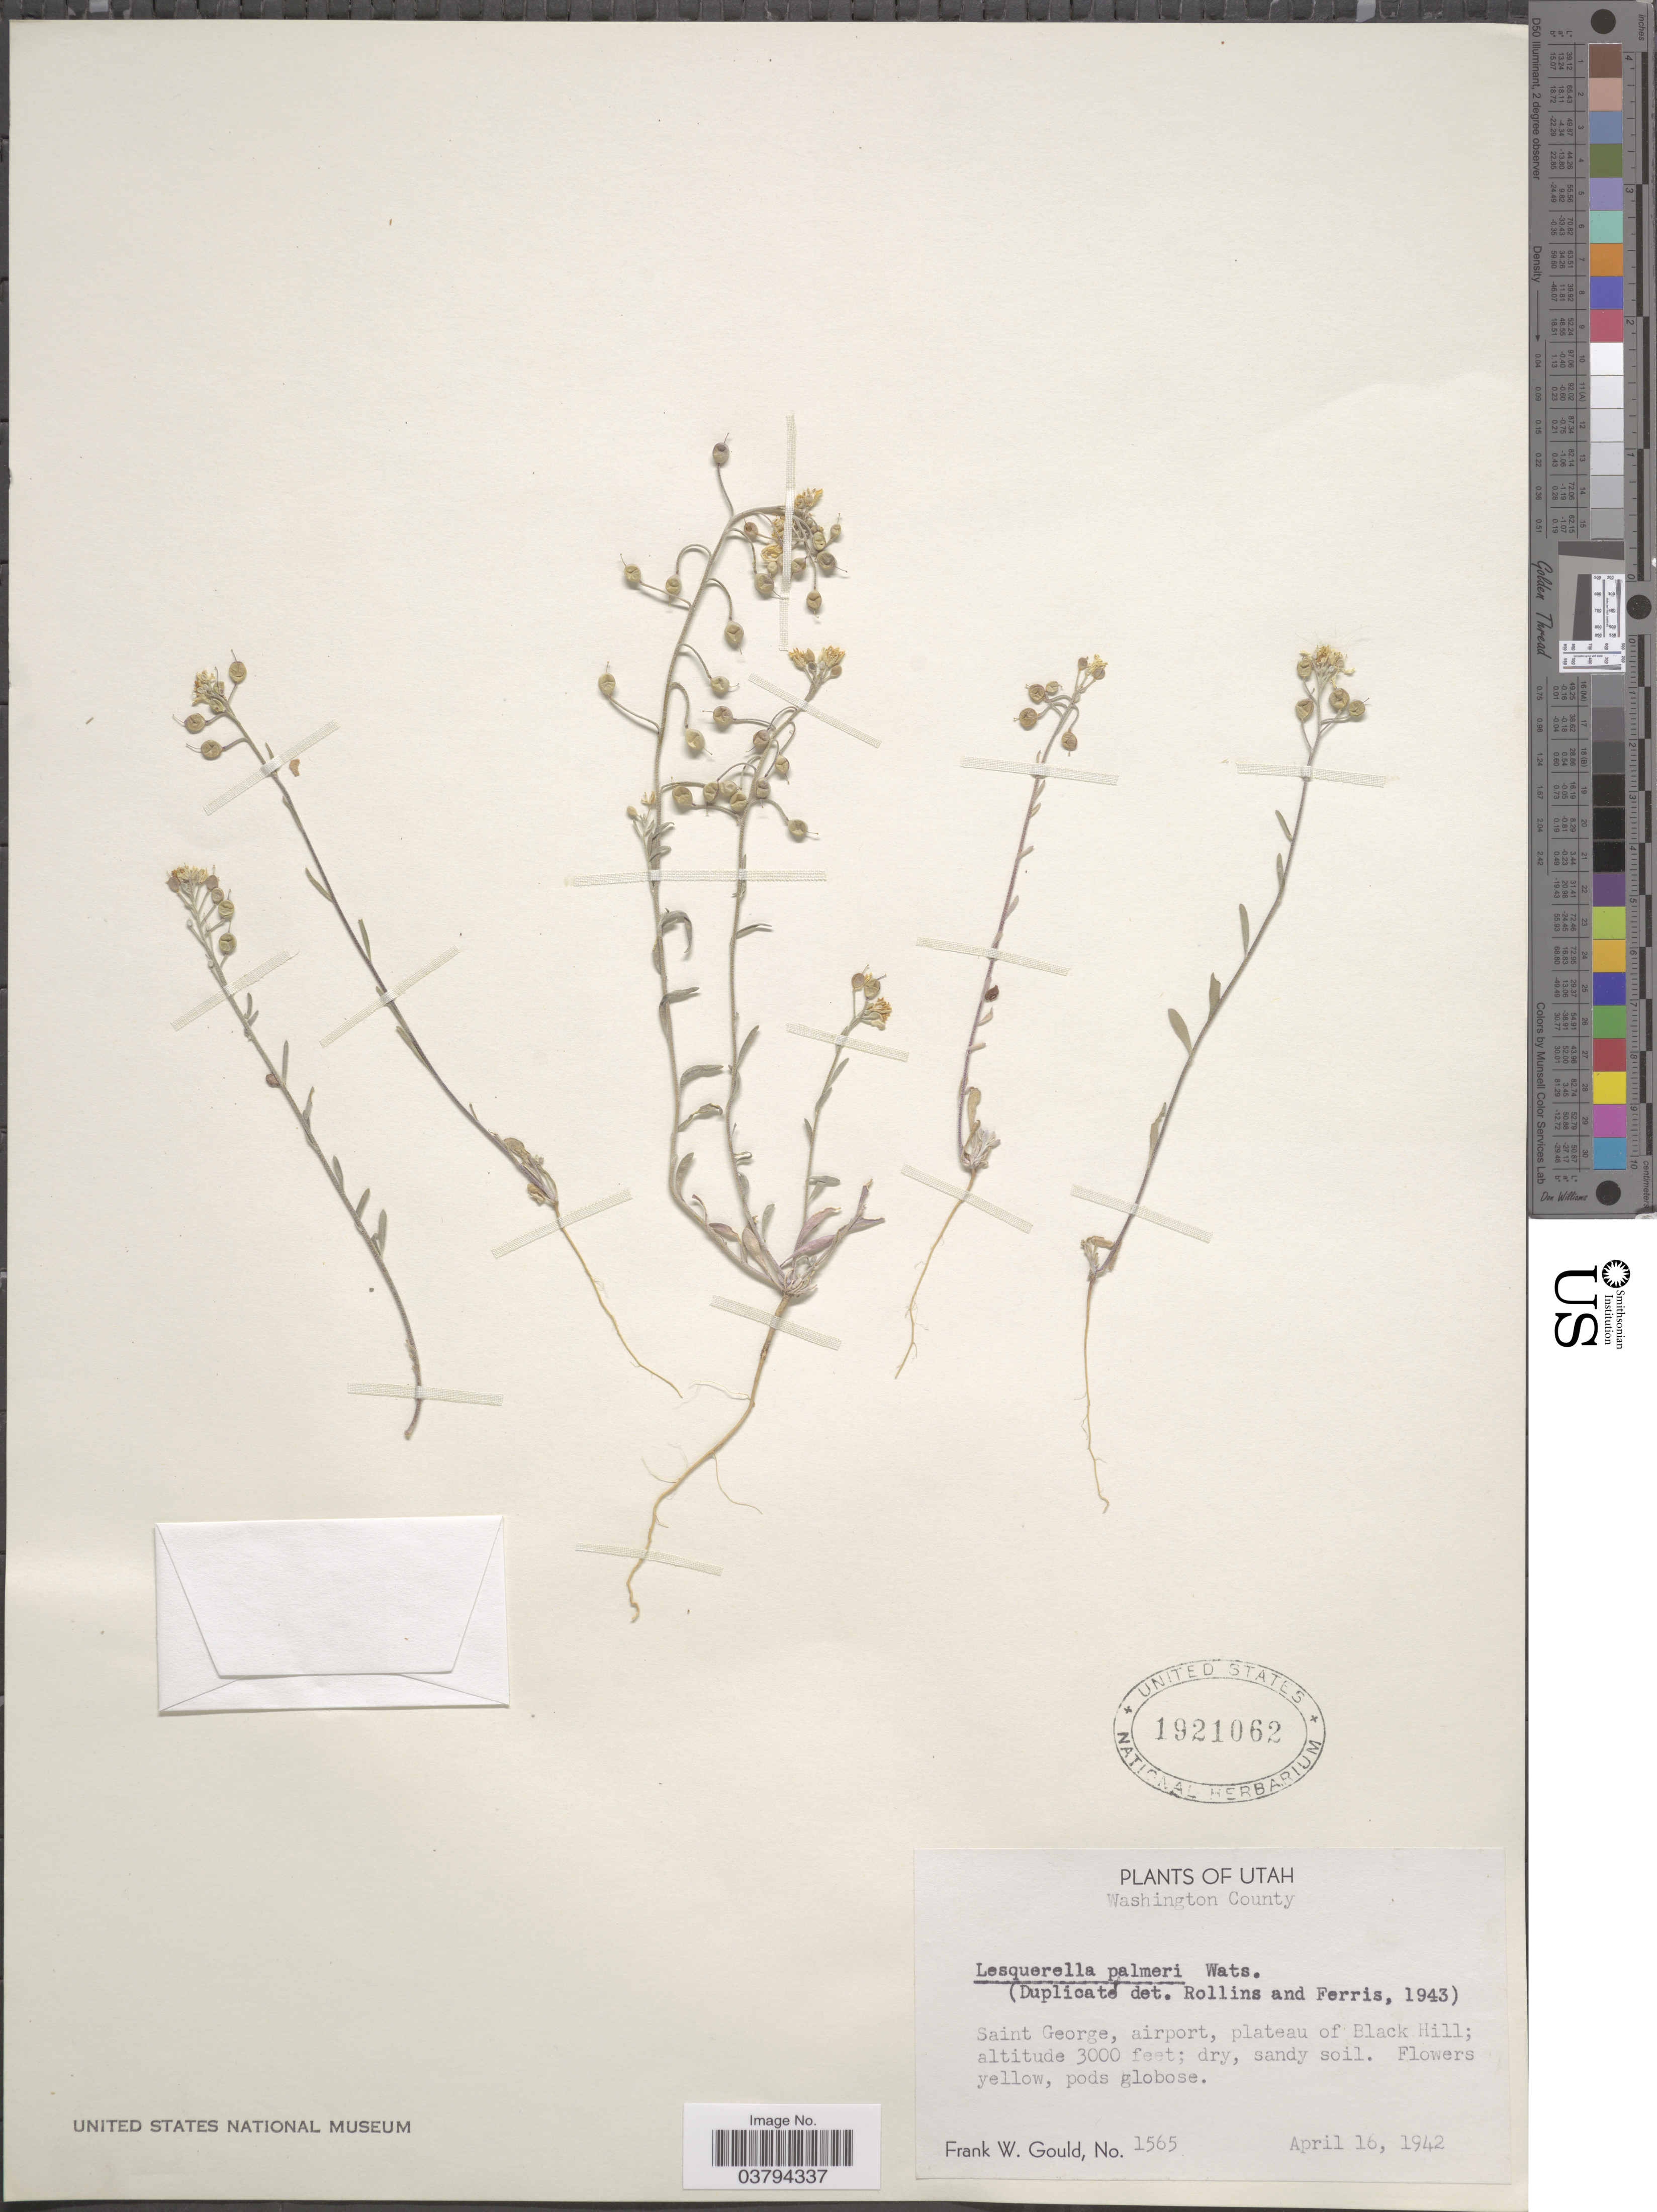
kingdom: Plantae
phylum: Tracheophyta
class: Magnoliopsida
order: Brassicales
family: Brassicaceae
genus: Lesquerella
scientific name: Lesquerella tenella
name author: A. Nelson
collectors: F. W. Gould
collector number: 1565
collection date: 1942-04-16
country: United States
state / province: Utah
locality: Washington County. Saint George, airport, plateau of Black Hill.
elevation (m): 914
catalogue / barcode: US 1921062